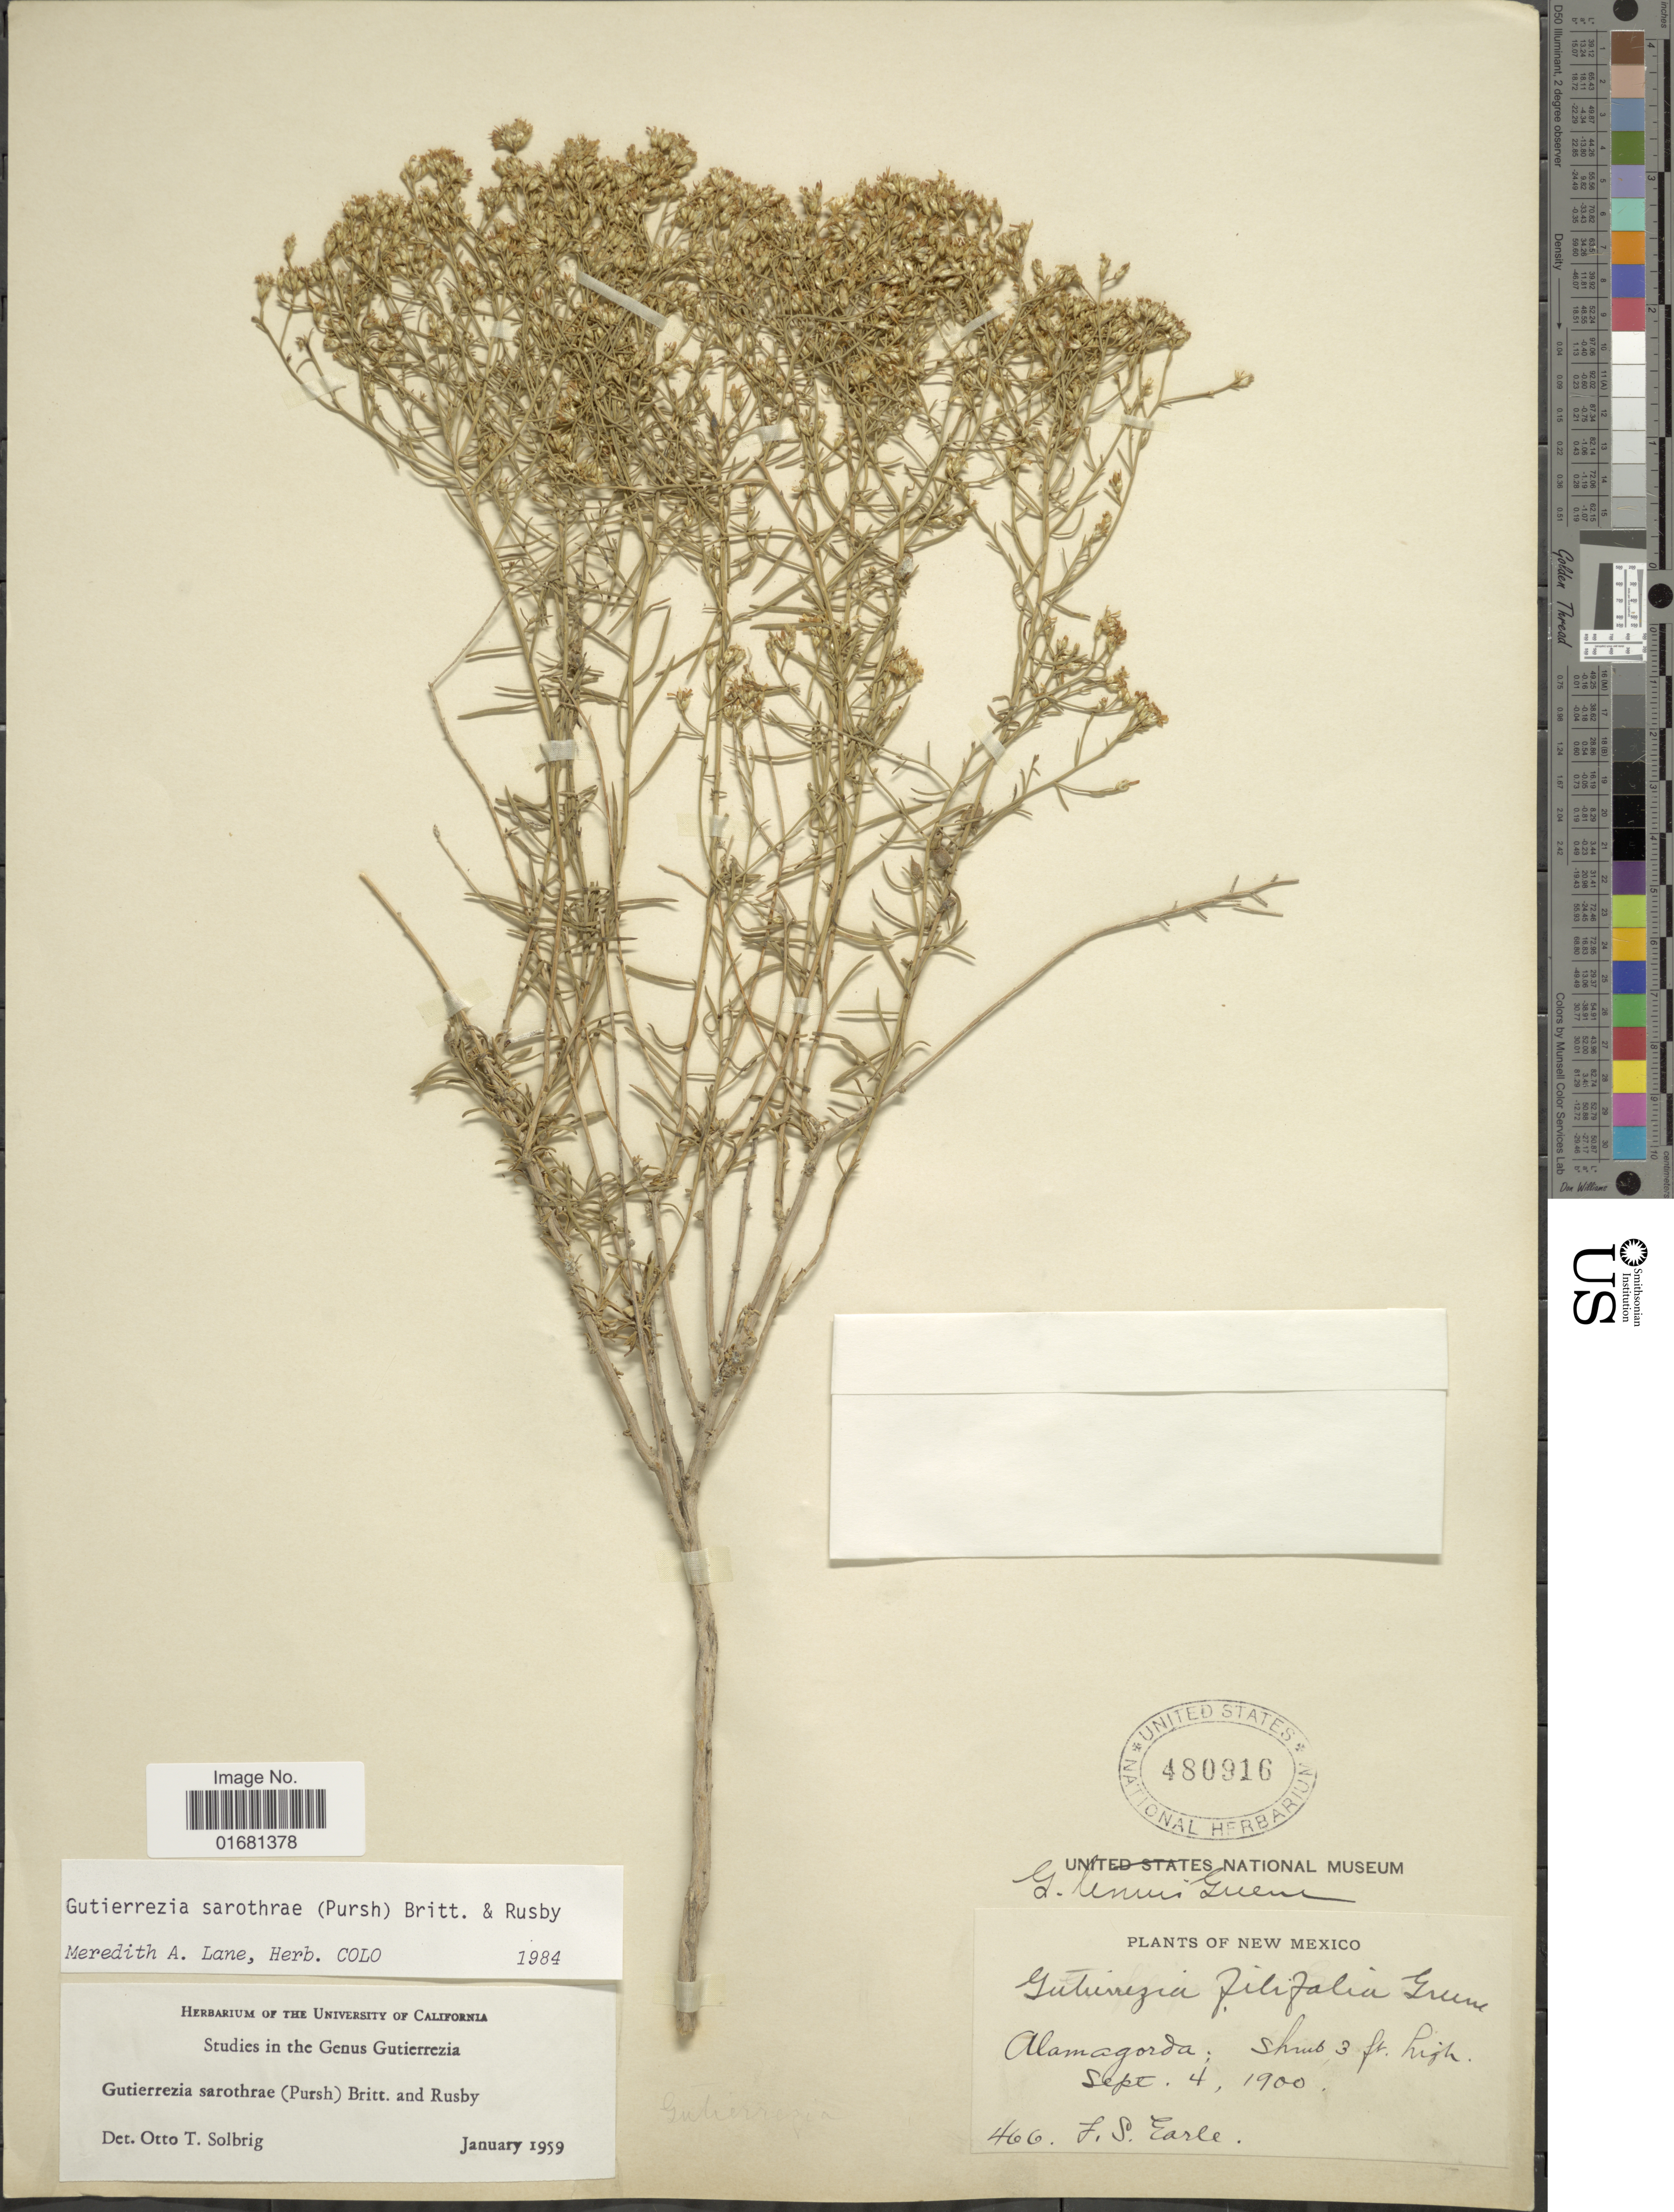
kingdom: Plantae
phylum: Tracheophyta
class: Magnoliopsida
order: Asterales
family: Asteraceae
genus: Gutierrezia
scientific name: Gutierrezia sarothrae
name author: (Pursh) Britton & Rusby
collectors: F. S. Earle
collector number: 466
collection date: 1900-09-04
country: United States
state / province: New Mexico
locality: Alamagordo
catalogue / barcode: US 480916